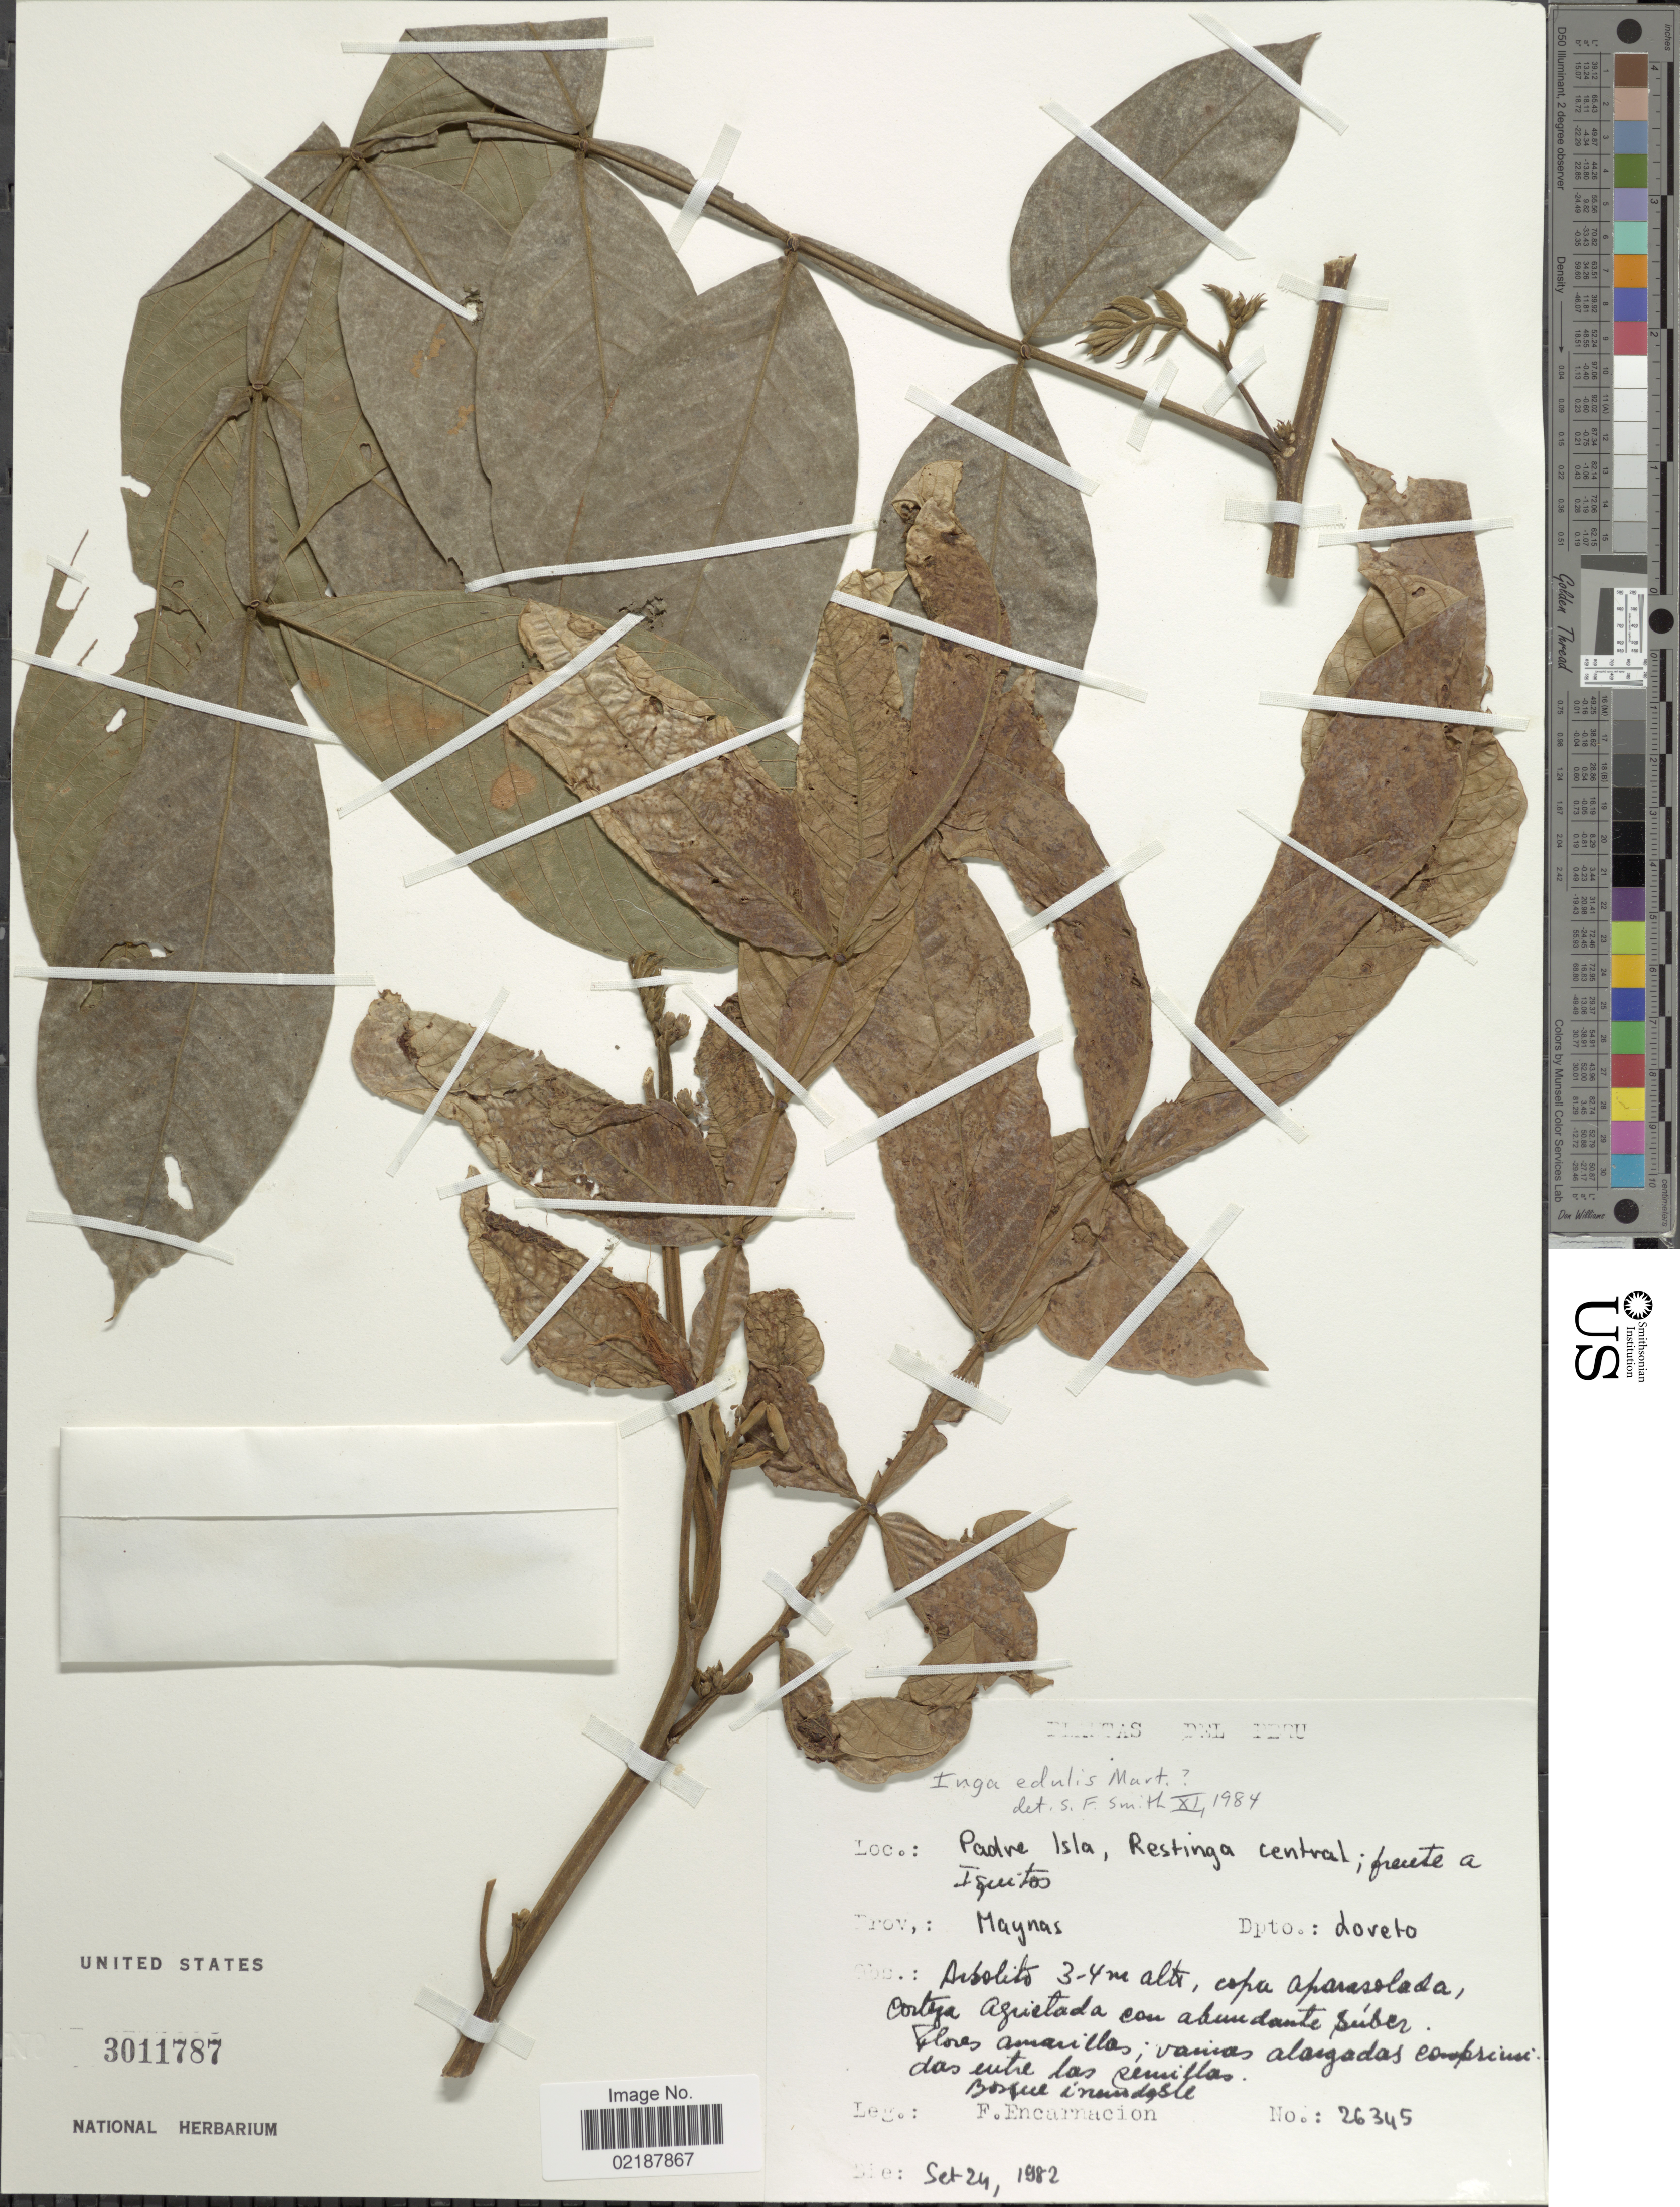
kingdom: Plantae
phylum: Tracheophyta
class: Magnoliopsida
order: Fabales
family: Fabaceae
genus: Inga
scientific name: Inga edulis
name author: Mart.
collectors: F. Encarnación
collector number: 26345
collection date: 1982-09-24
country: Peru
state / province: Loreto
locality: Padre Isla, Restinga central, frente a Iquitos, Prov. Requena, Dpto. Loreto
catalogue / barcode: US 3011787